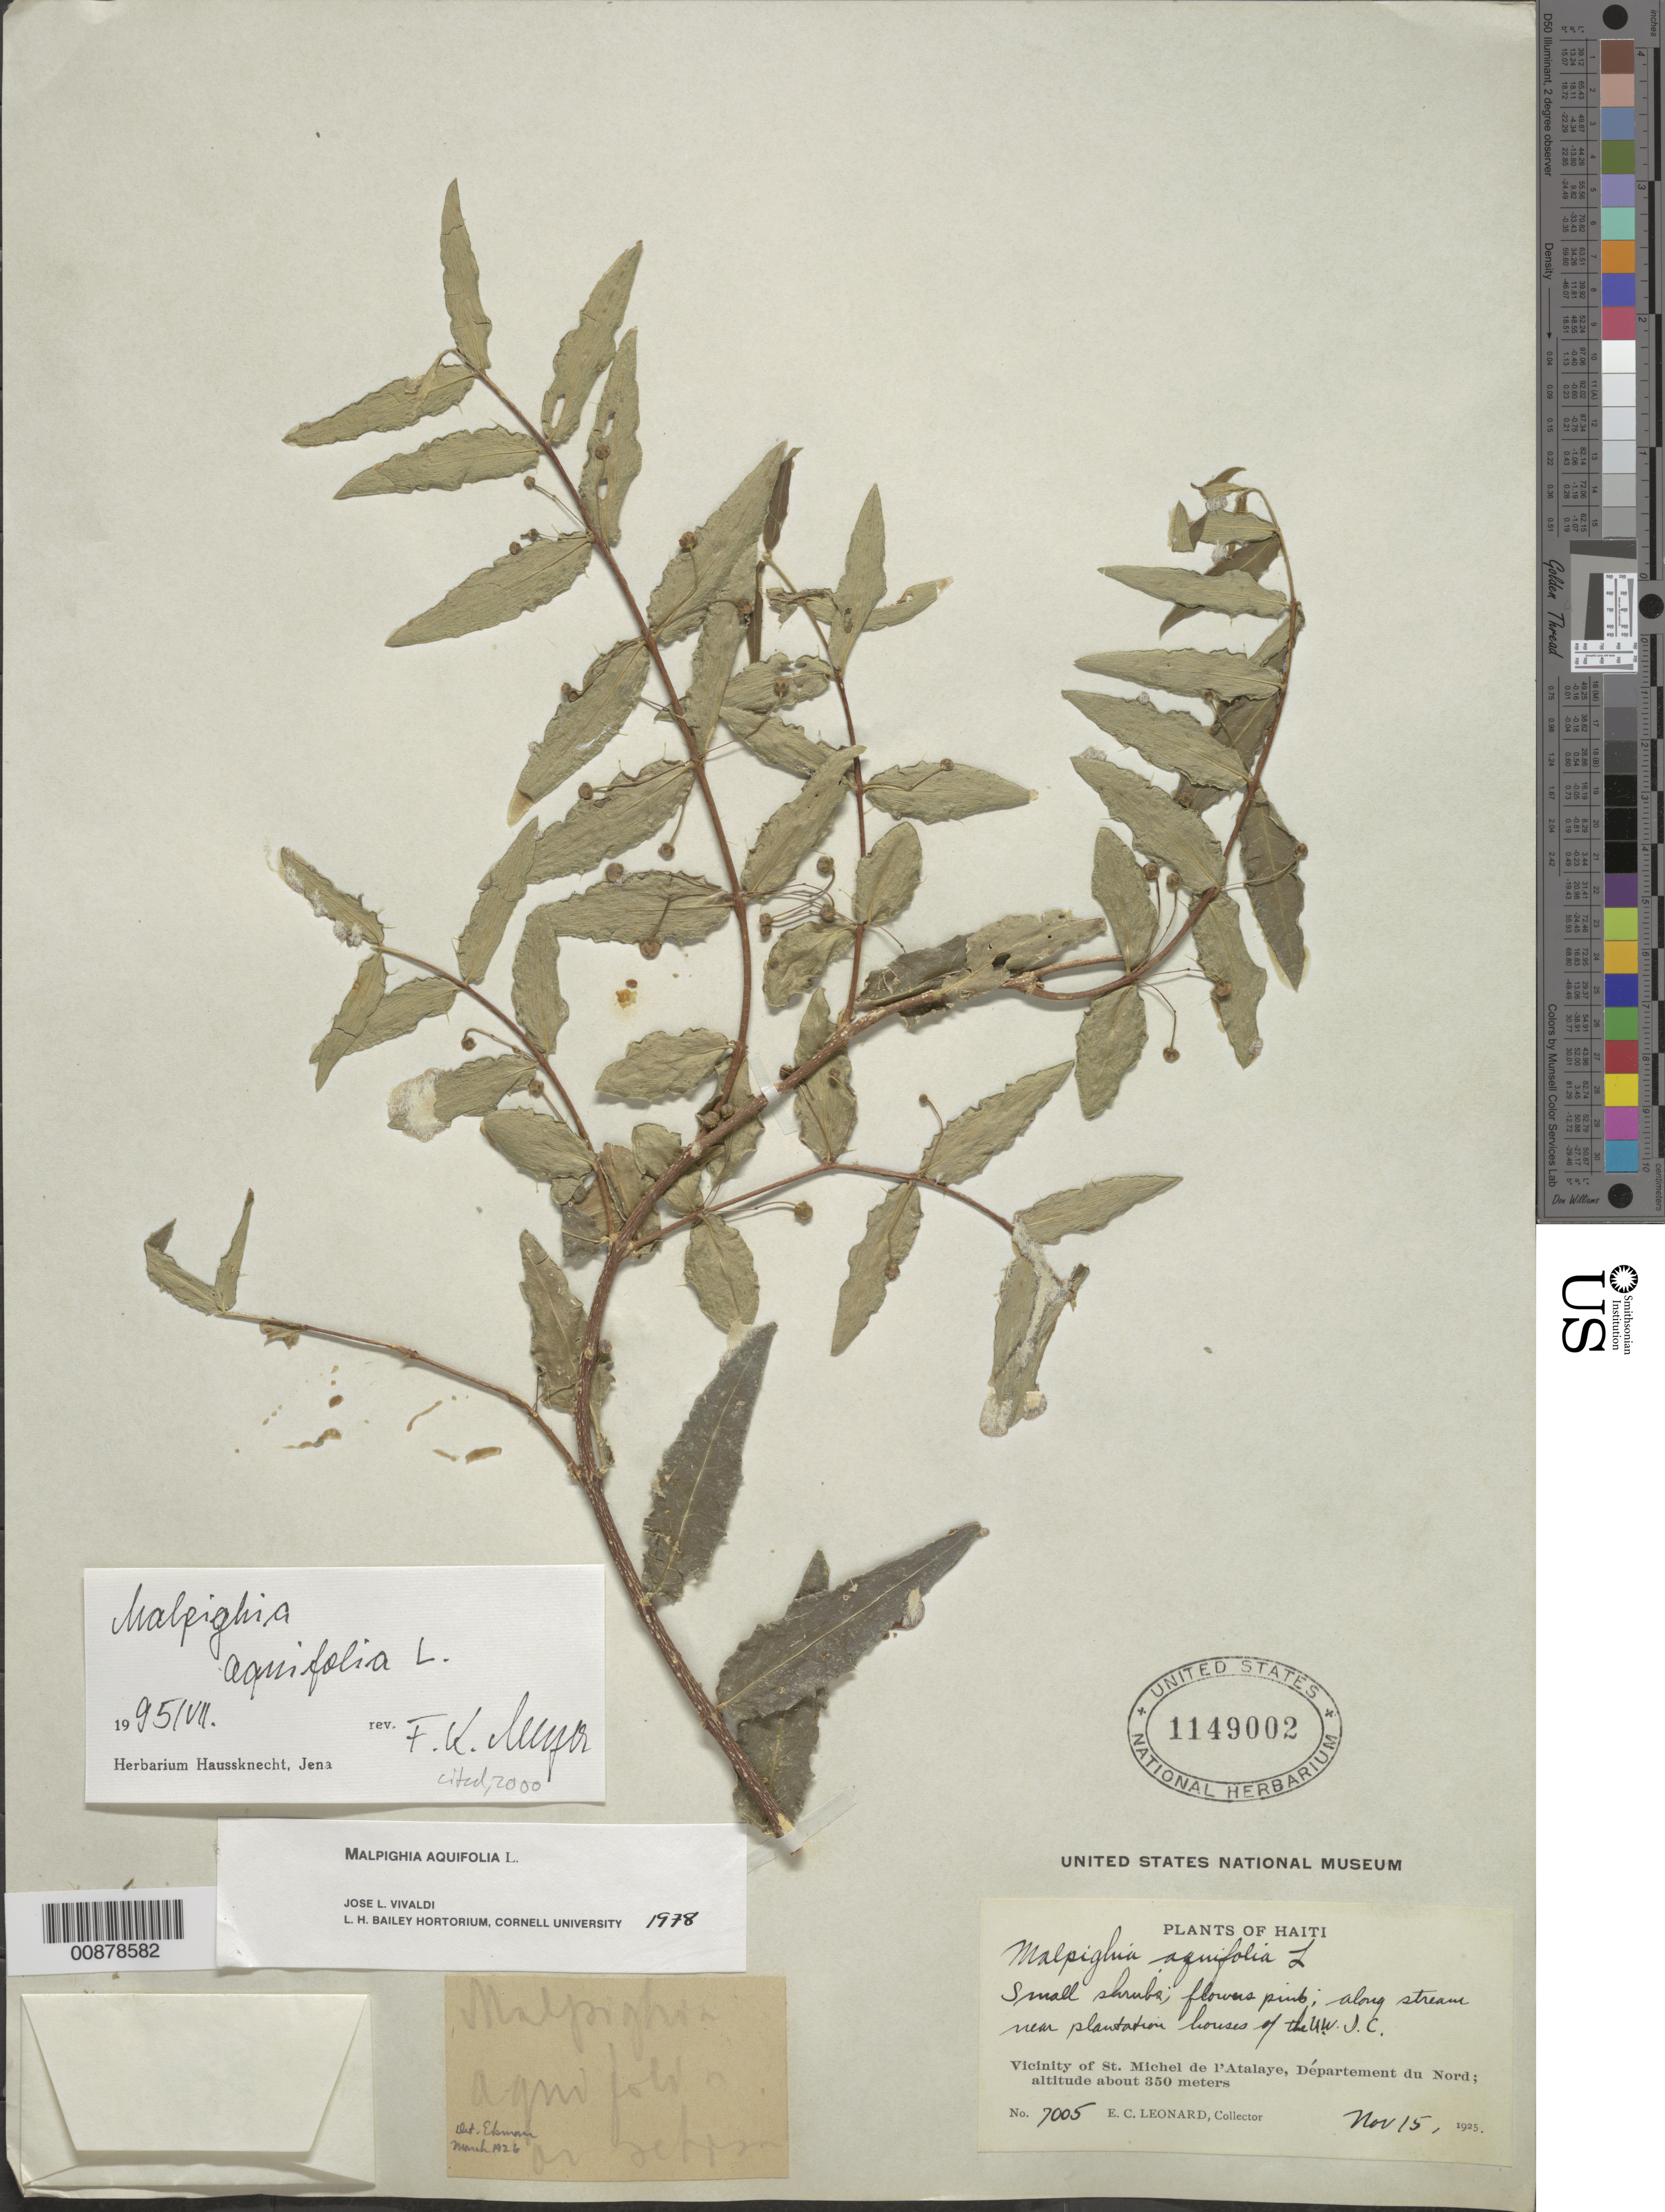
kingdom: Plantae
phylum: Tracheophyta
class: Magnoliopsida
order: Malpighiales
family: Malpighiaceae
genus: Malpighia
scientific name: Malpighia aquifolia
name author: L.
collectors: E. C. Leonard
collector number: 7005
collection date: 1925-11-15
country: Haiti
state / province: Nord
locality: Along stream near plantation houses of the U.W. D.C. Vicinity of St. Michel de l'Atalaye, Départment du Nord.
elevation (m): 350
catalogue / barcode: US 1149002